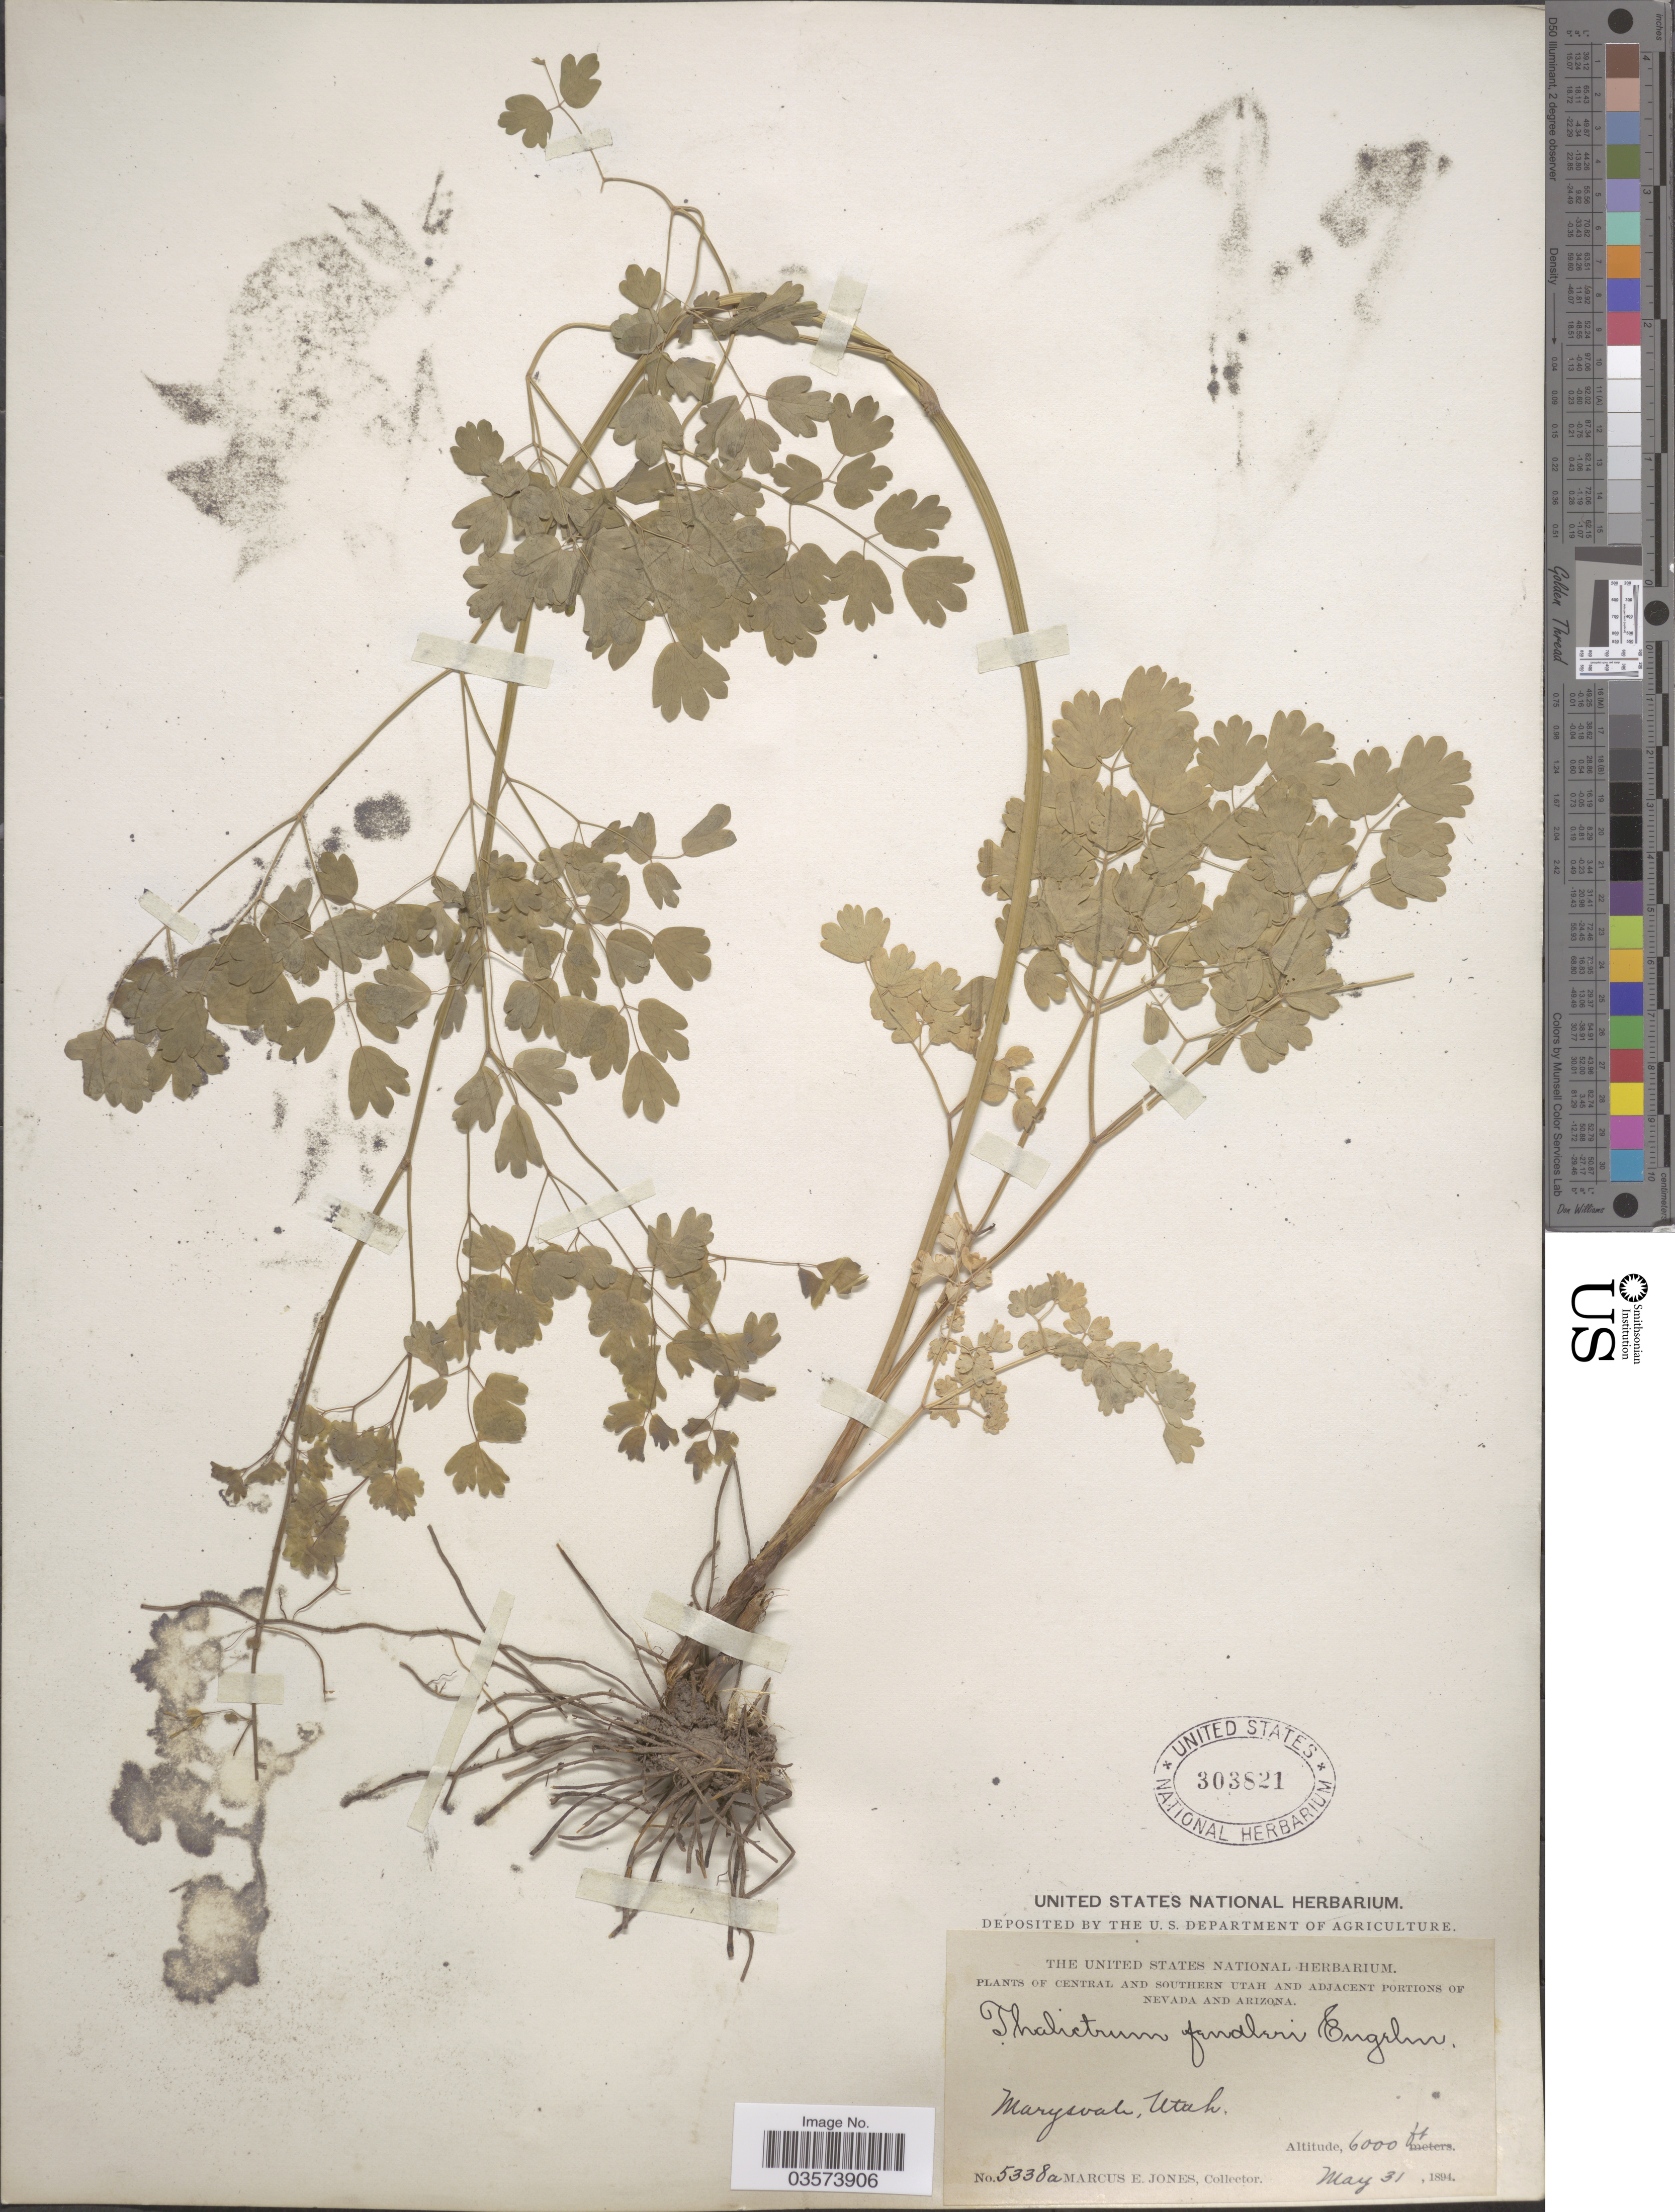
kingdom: Plantae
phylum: Tracheophyta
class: Magnoliopsida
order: Ranunculales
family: Ranunculaceae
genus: Thalictrum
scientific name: Thalictrum fendleri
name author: Engelm. ex A. Gray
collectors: M. E. Jones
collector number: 5338a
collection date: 1894-05-31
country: United States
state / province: Utah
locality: Central and Southern Utah. Marysvale.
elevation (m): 1829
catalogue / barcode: US 303821